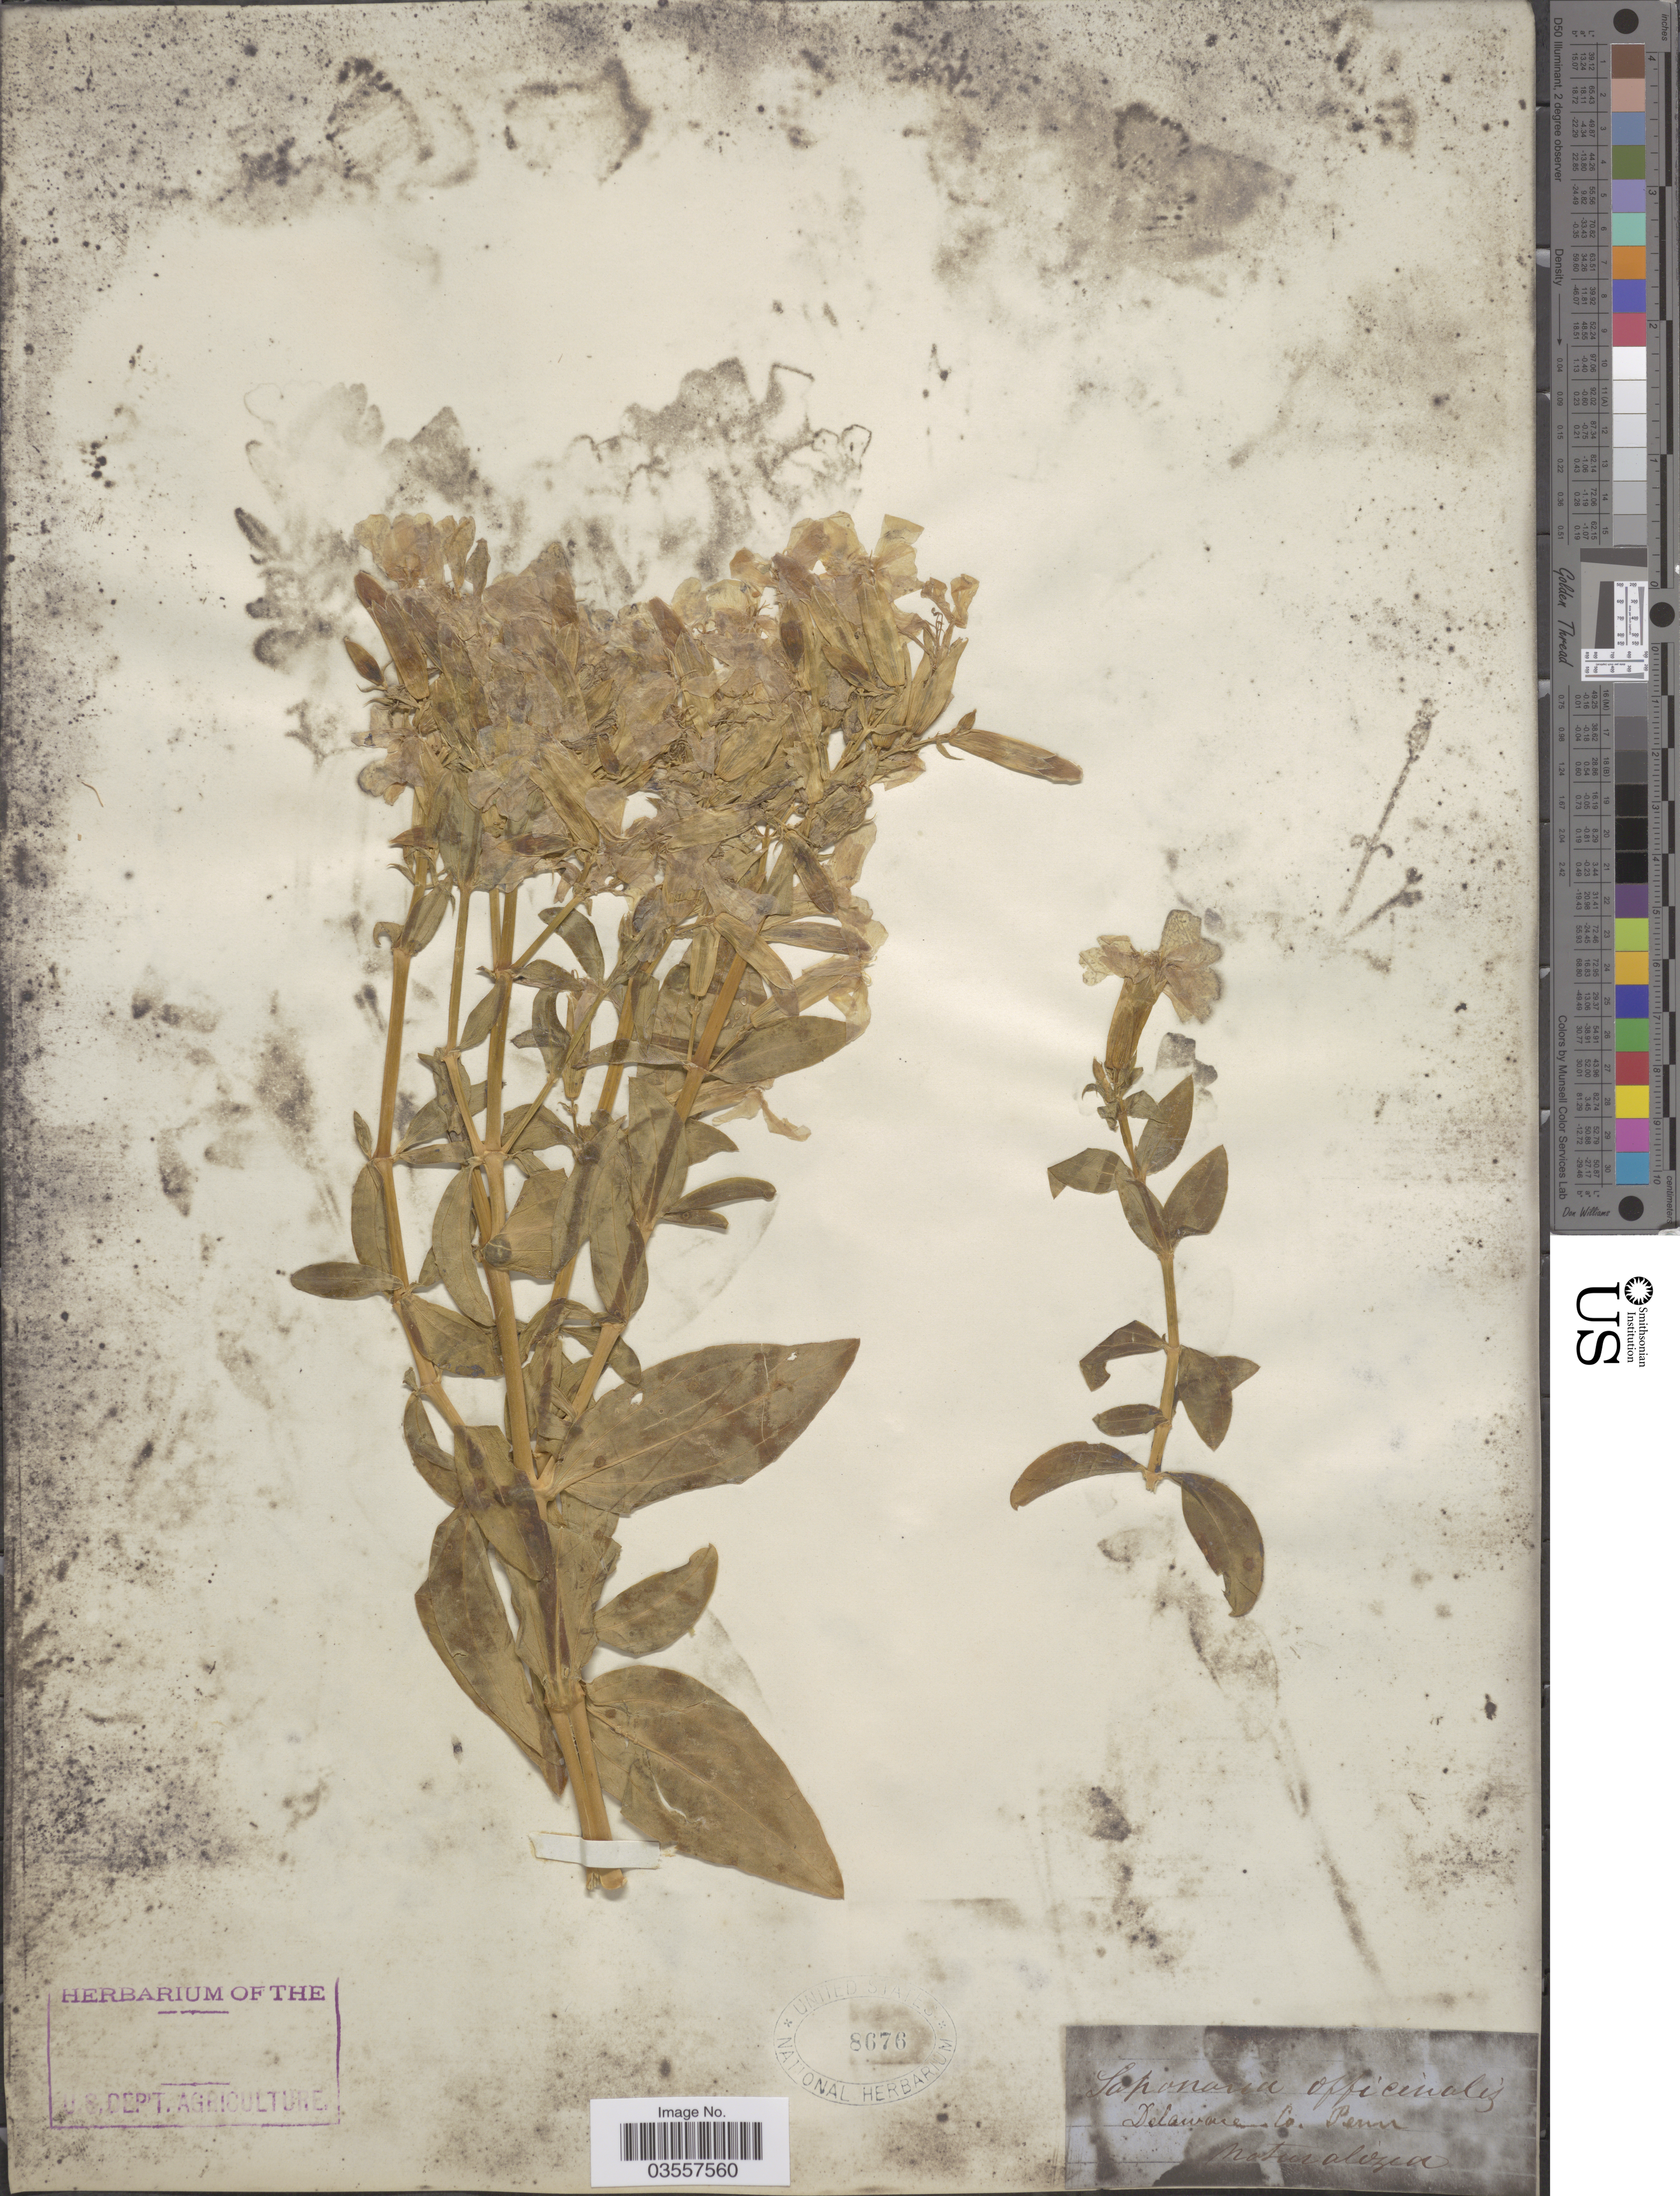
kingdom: Plantae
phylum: Tracheophyta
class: Magnoliopsida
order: Caryophyllales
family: Caryophyllaceae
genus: Saponaria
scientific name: Saponaria officinalis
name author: L.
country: United States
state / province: Pennsylvania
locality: Delaware Co. Penn. Naturalized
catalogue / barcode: US 8676